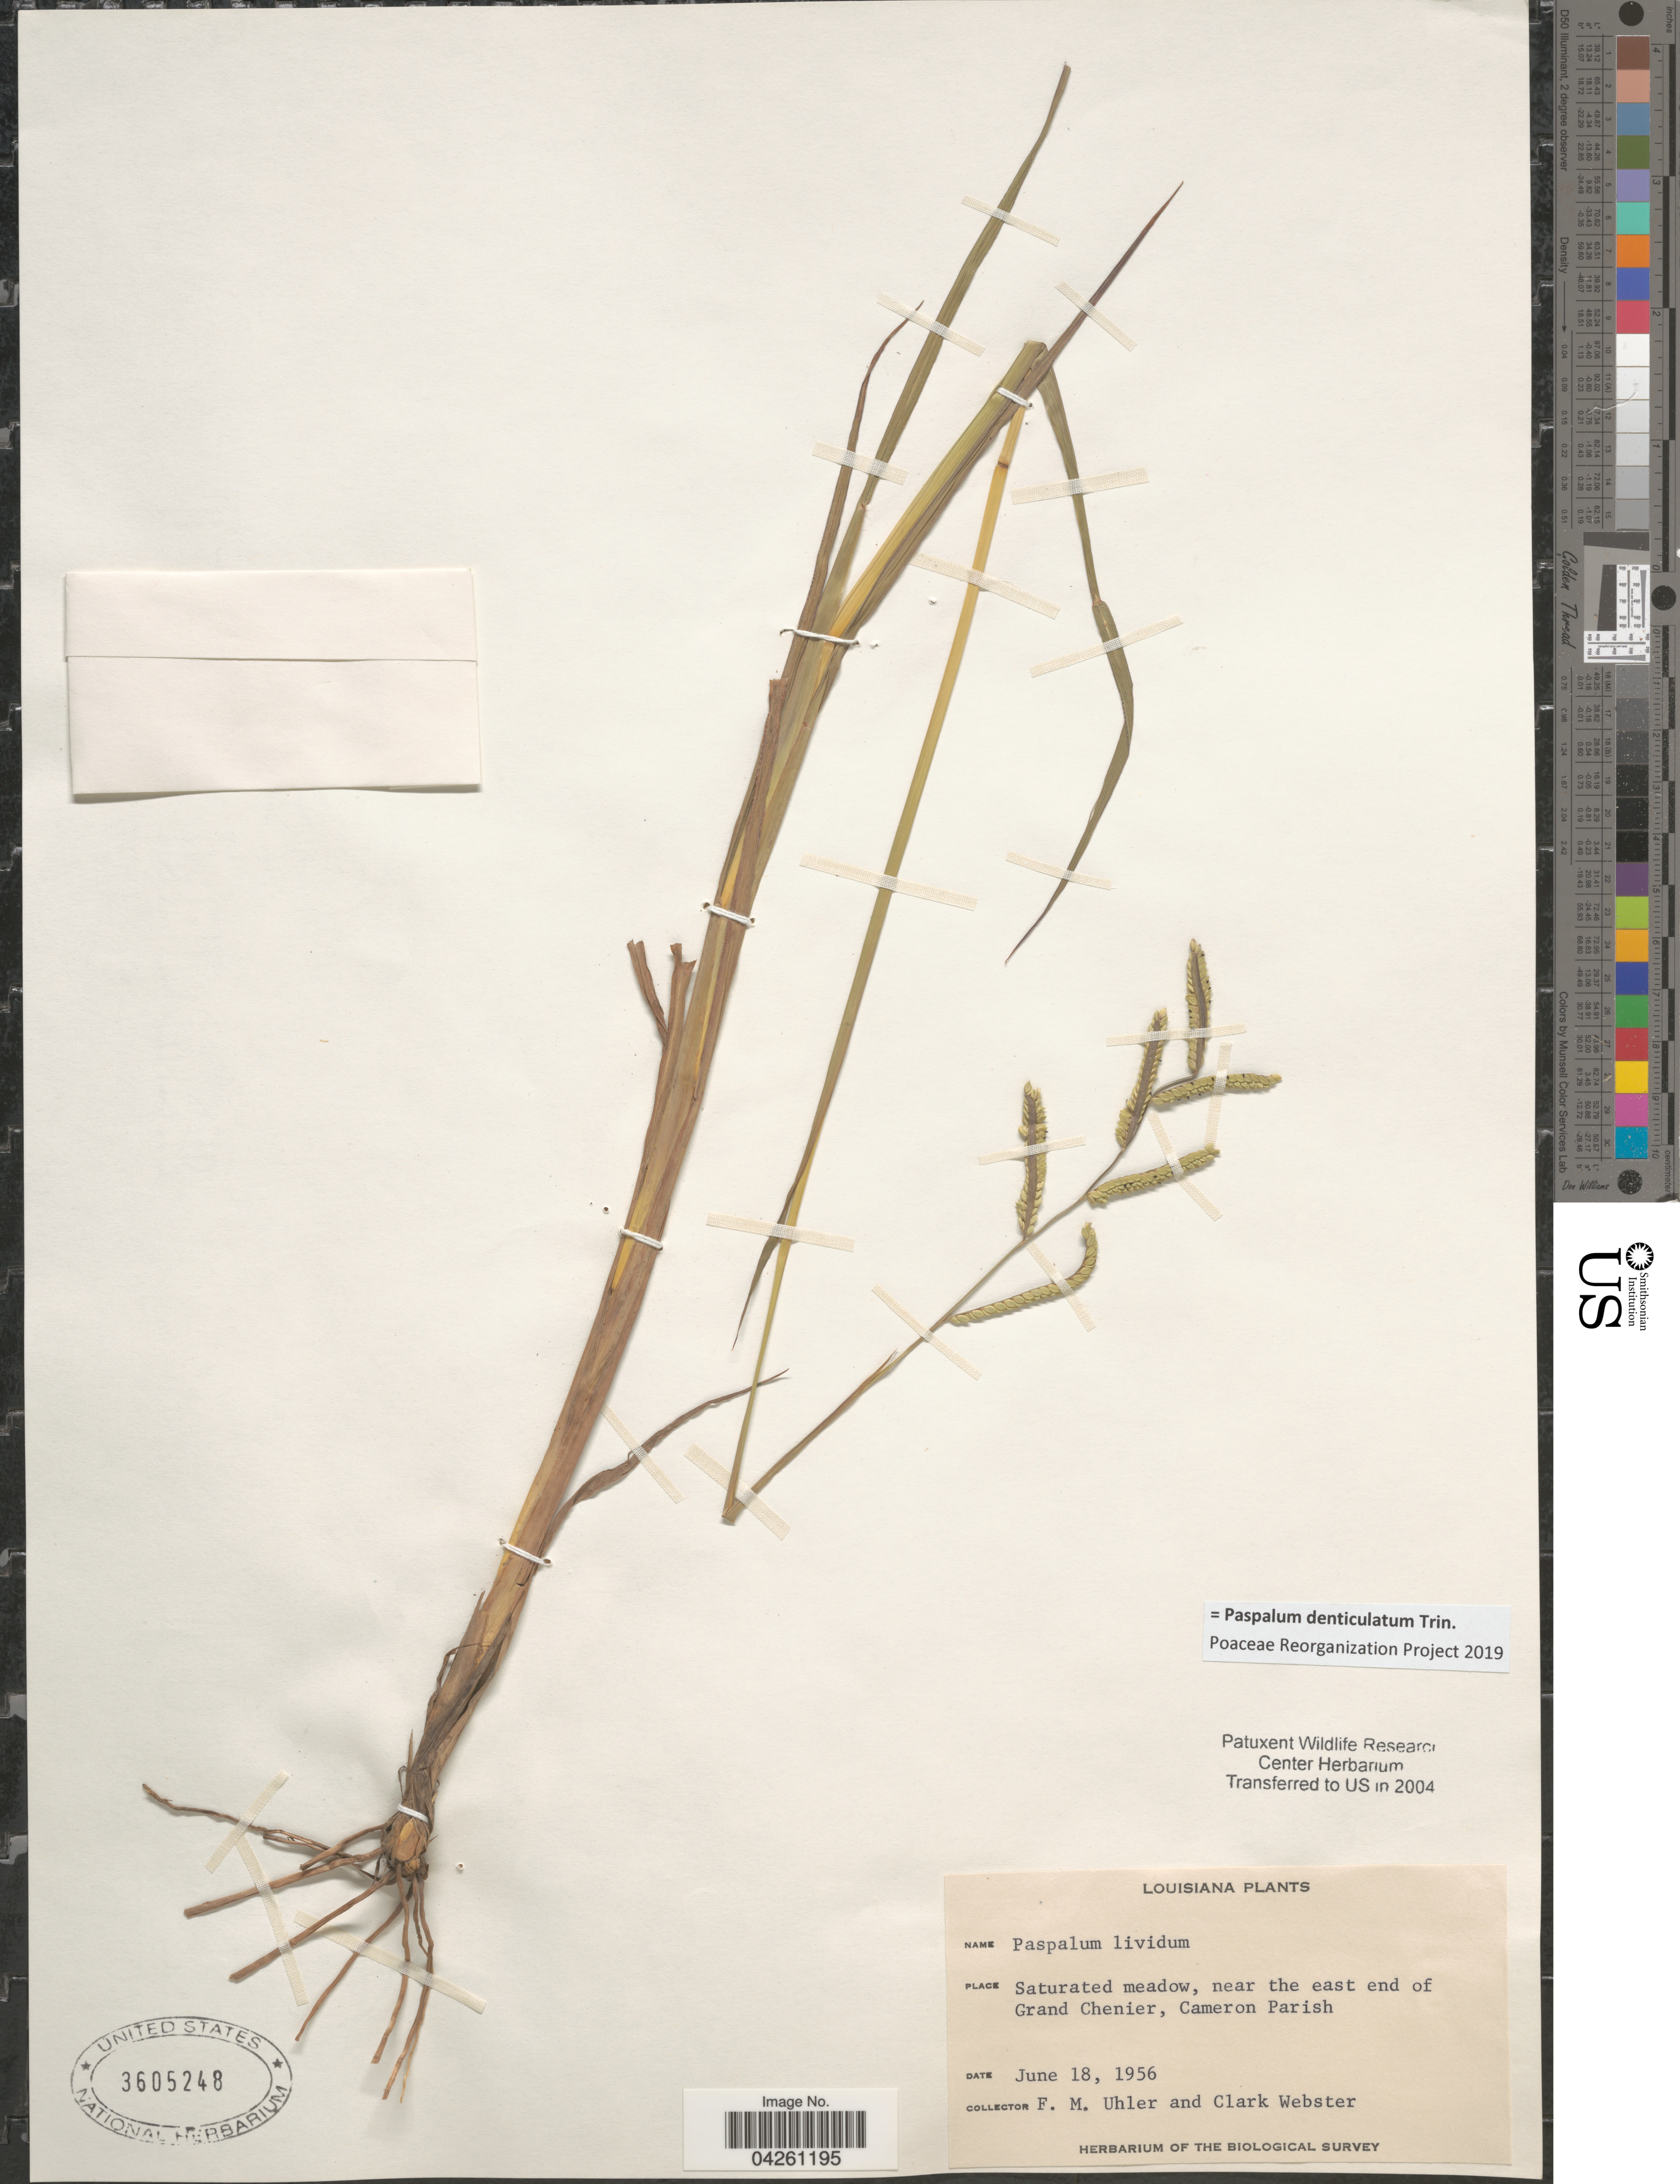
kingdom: Plantae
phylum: Tracheophyta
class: Liliopsida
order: Poales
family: Poaceae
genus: Paspalum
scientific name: Paspalum denticulatum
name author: Trin.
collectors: F. M. Uhler & C. Webster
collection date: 1956-06-18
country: United States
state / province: Louisiana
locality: Saturated meadow, near the east end of Grand Chenier, Cameron Parish. Biological Survey.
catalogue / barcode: US 3605248